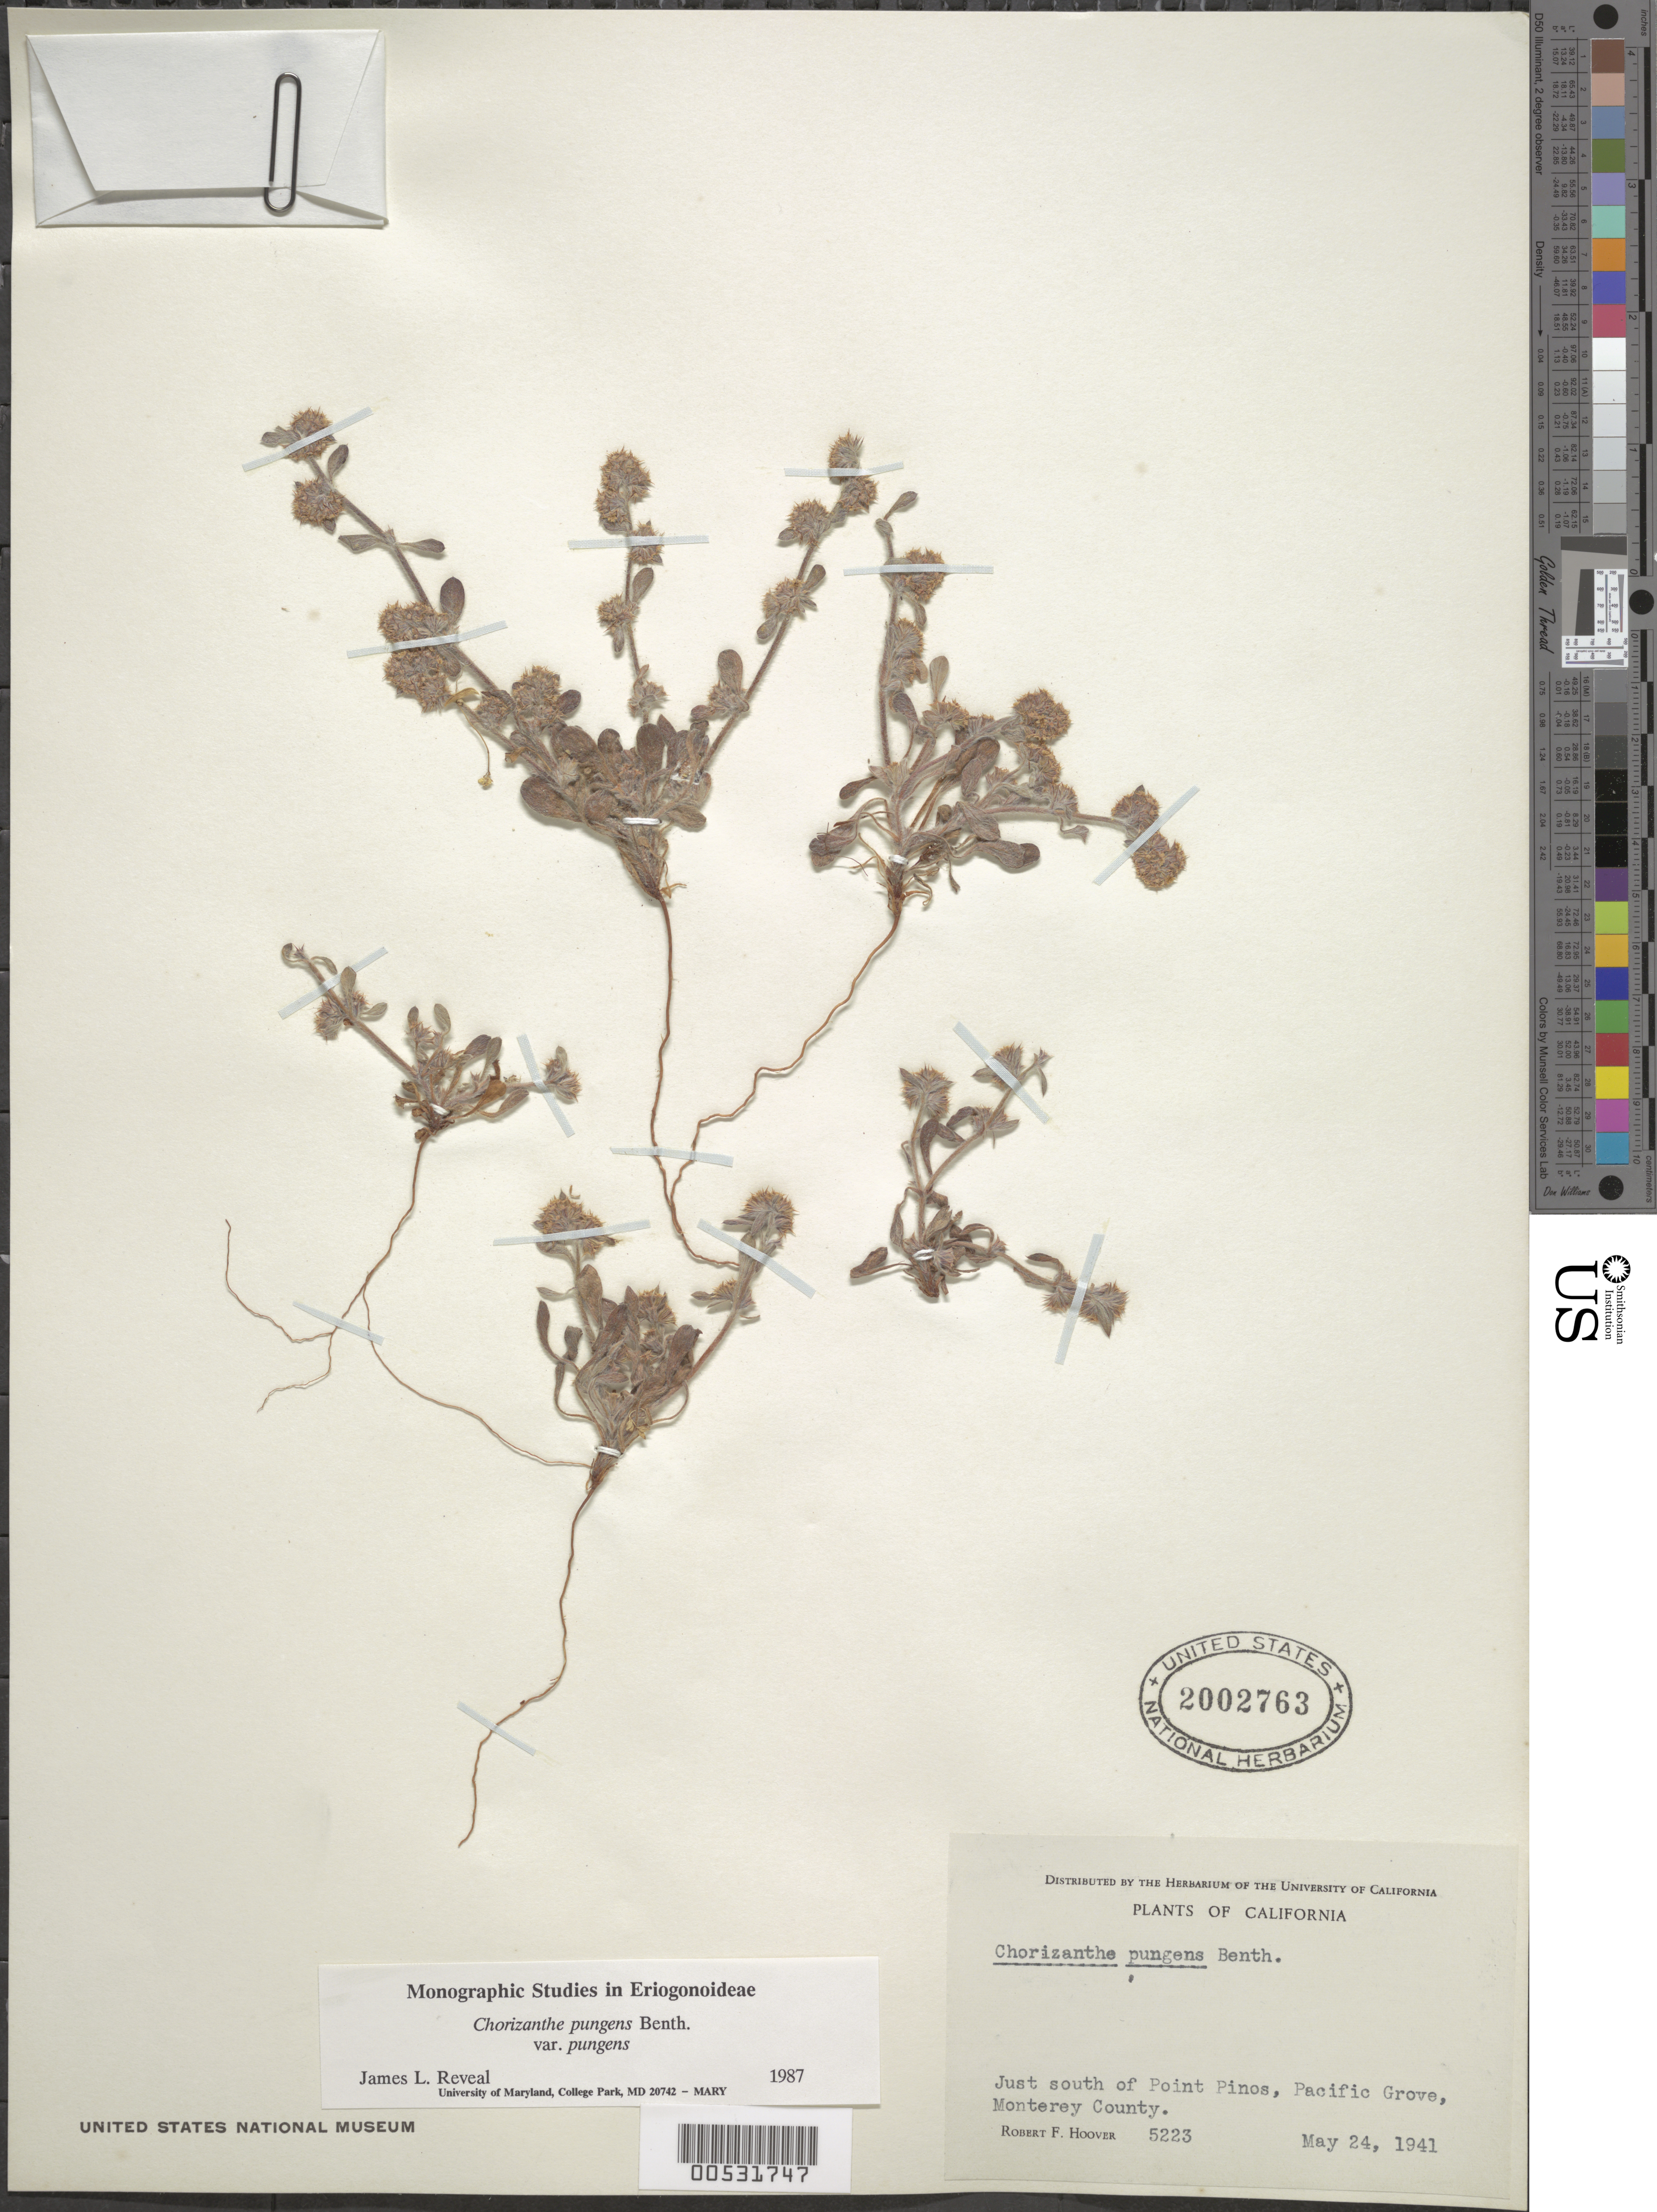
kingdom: Plantae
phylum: Tracheophyta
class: Magnoliopsida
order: Caryophyllales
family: Polygonaceae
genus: Chorizanthe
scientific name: Chorizanthe pungens var. pungens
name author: Benth.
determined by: Reveal, J. L.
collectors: R. F. Hoover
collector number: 5223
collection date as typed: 24 May 1941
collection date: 1941-05-24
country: United States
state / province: California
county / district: Monterey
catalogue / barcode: US 2002763